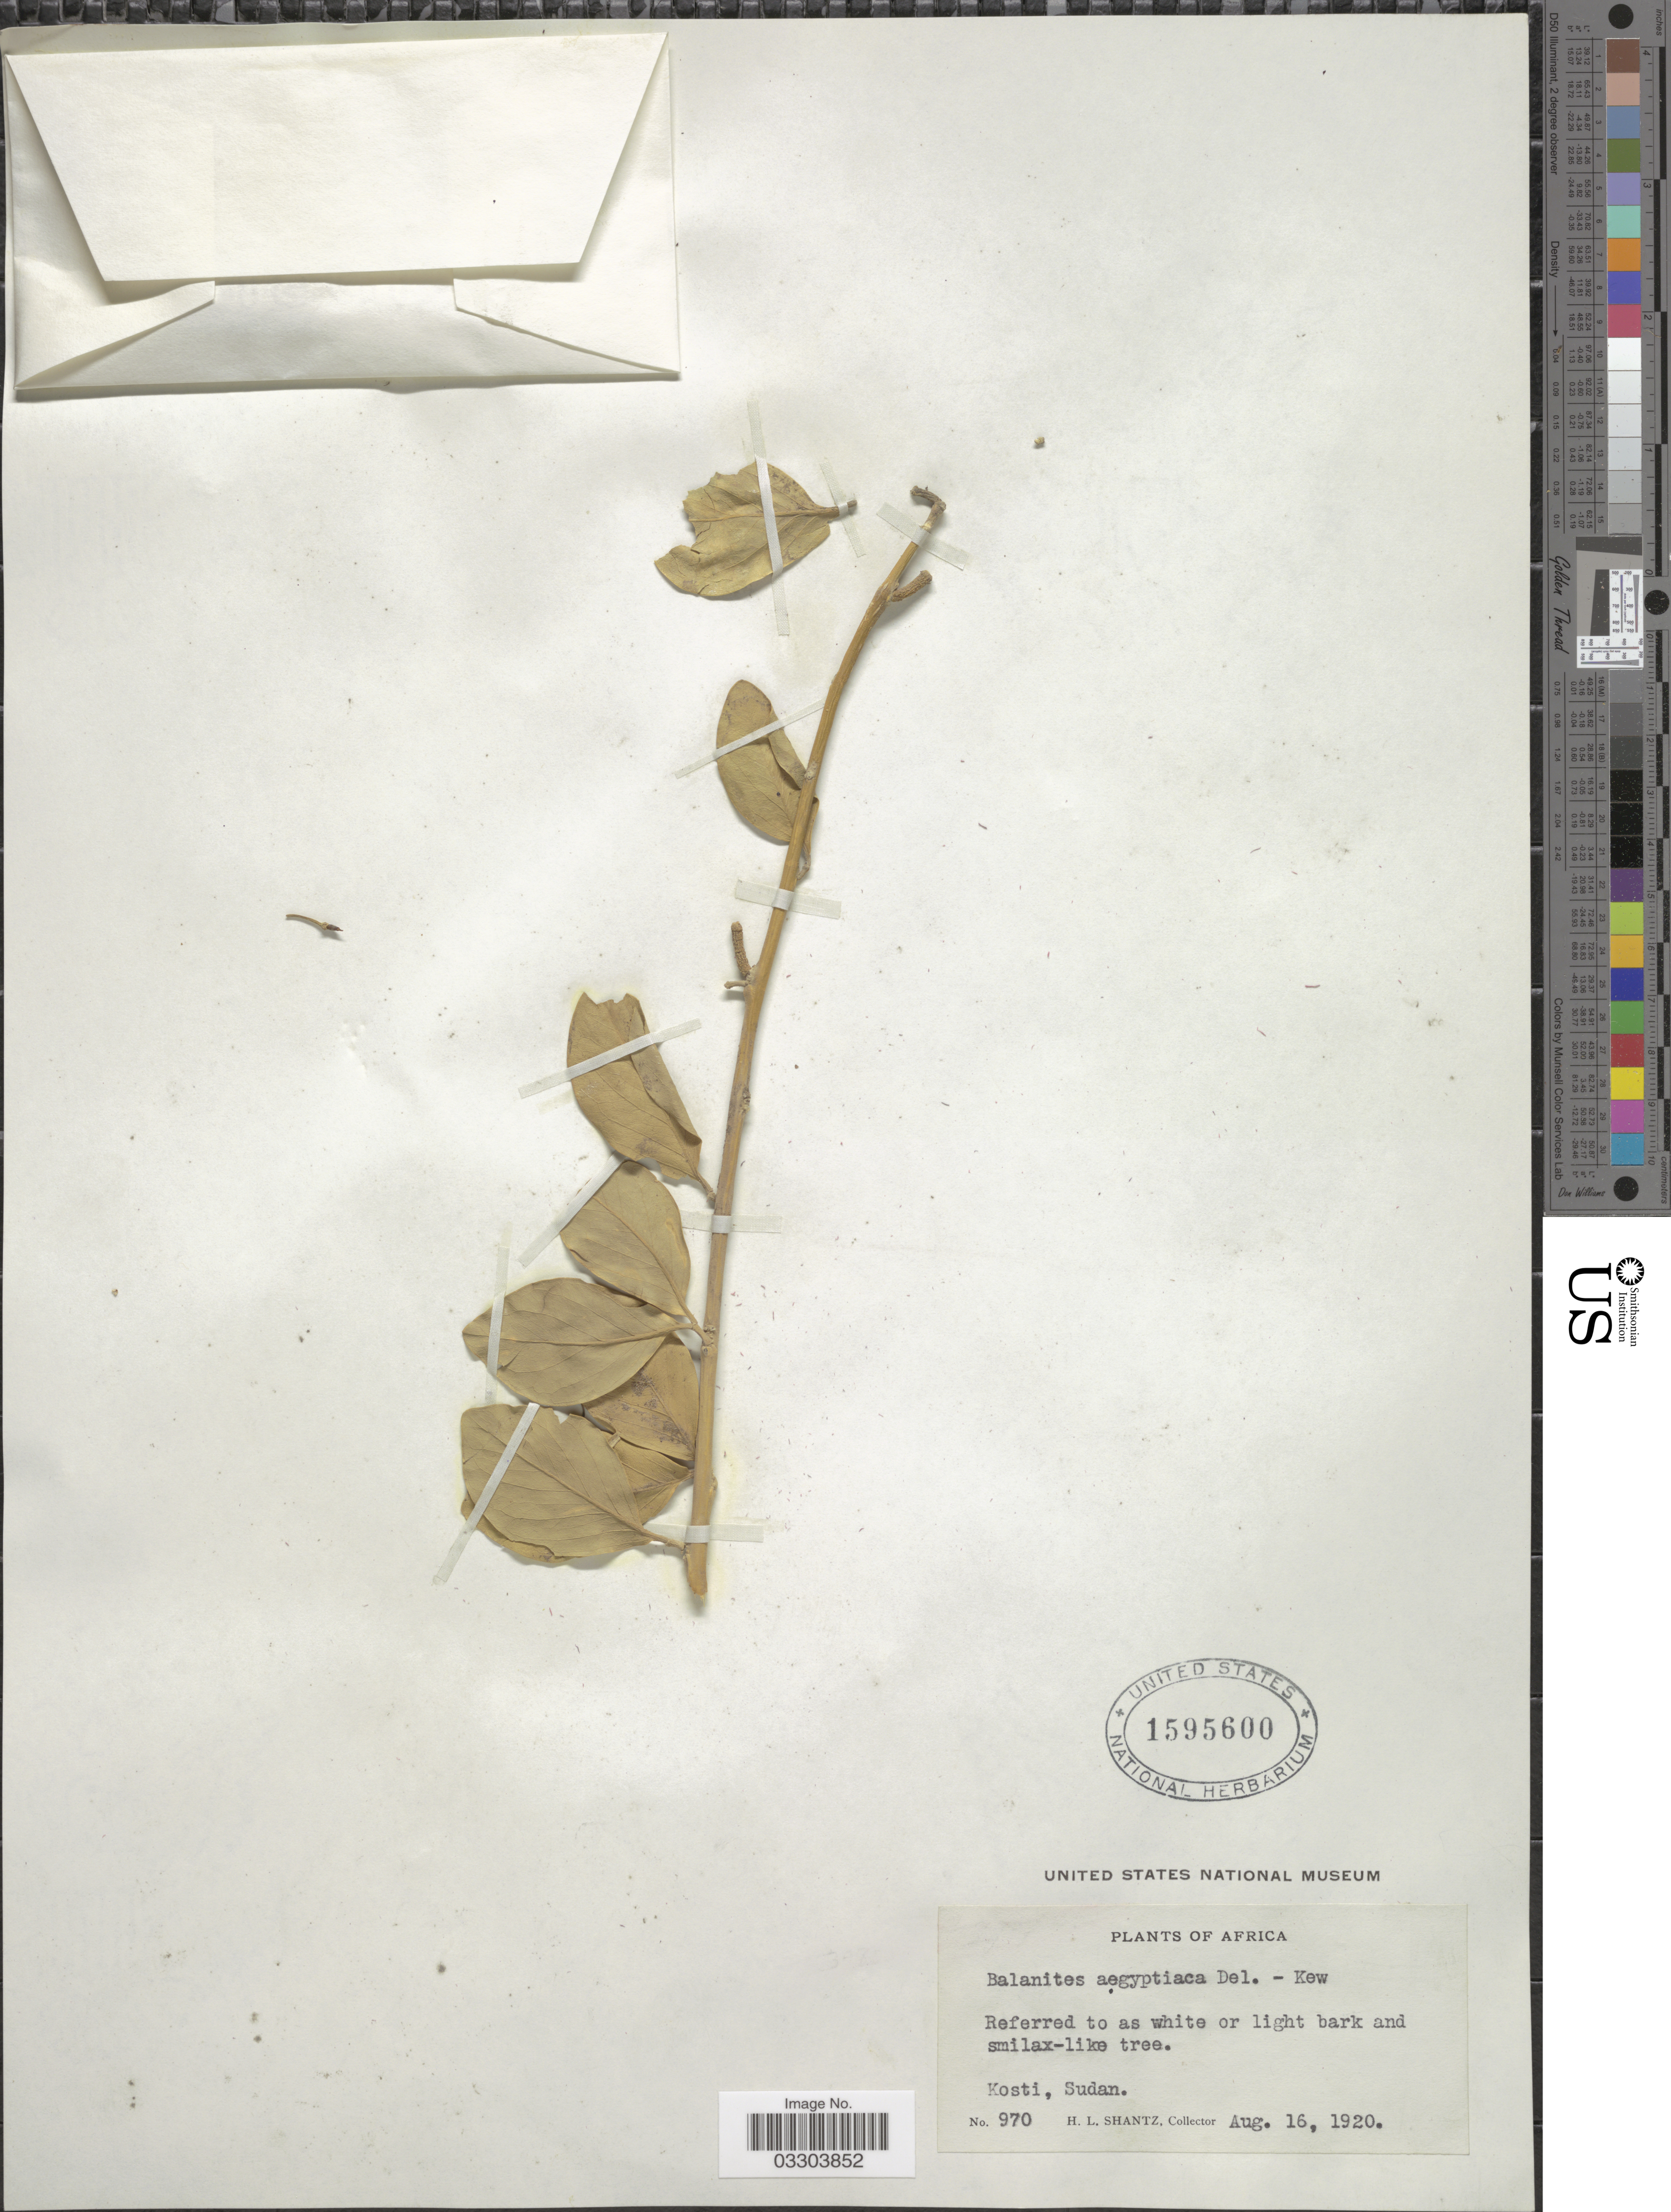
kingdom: Plantae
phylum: Tracheophyta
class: Magnoliopsida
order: Zygophyllales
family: Zygophyllaceae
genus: Balanites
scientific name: Balanites aegyptiaca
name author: (L.) Delile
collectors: H. Shantz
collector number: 970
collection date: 1920-08-16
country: Sudan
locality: Kosti.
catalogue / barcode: US 1595600